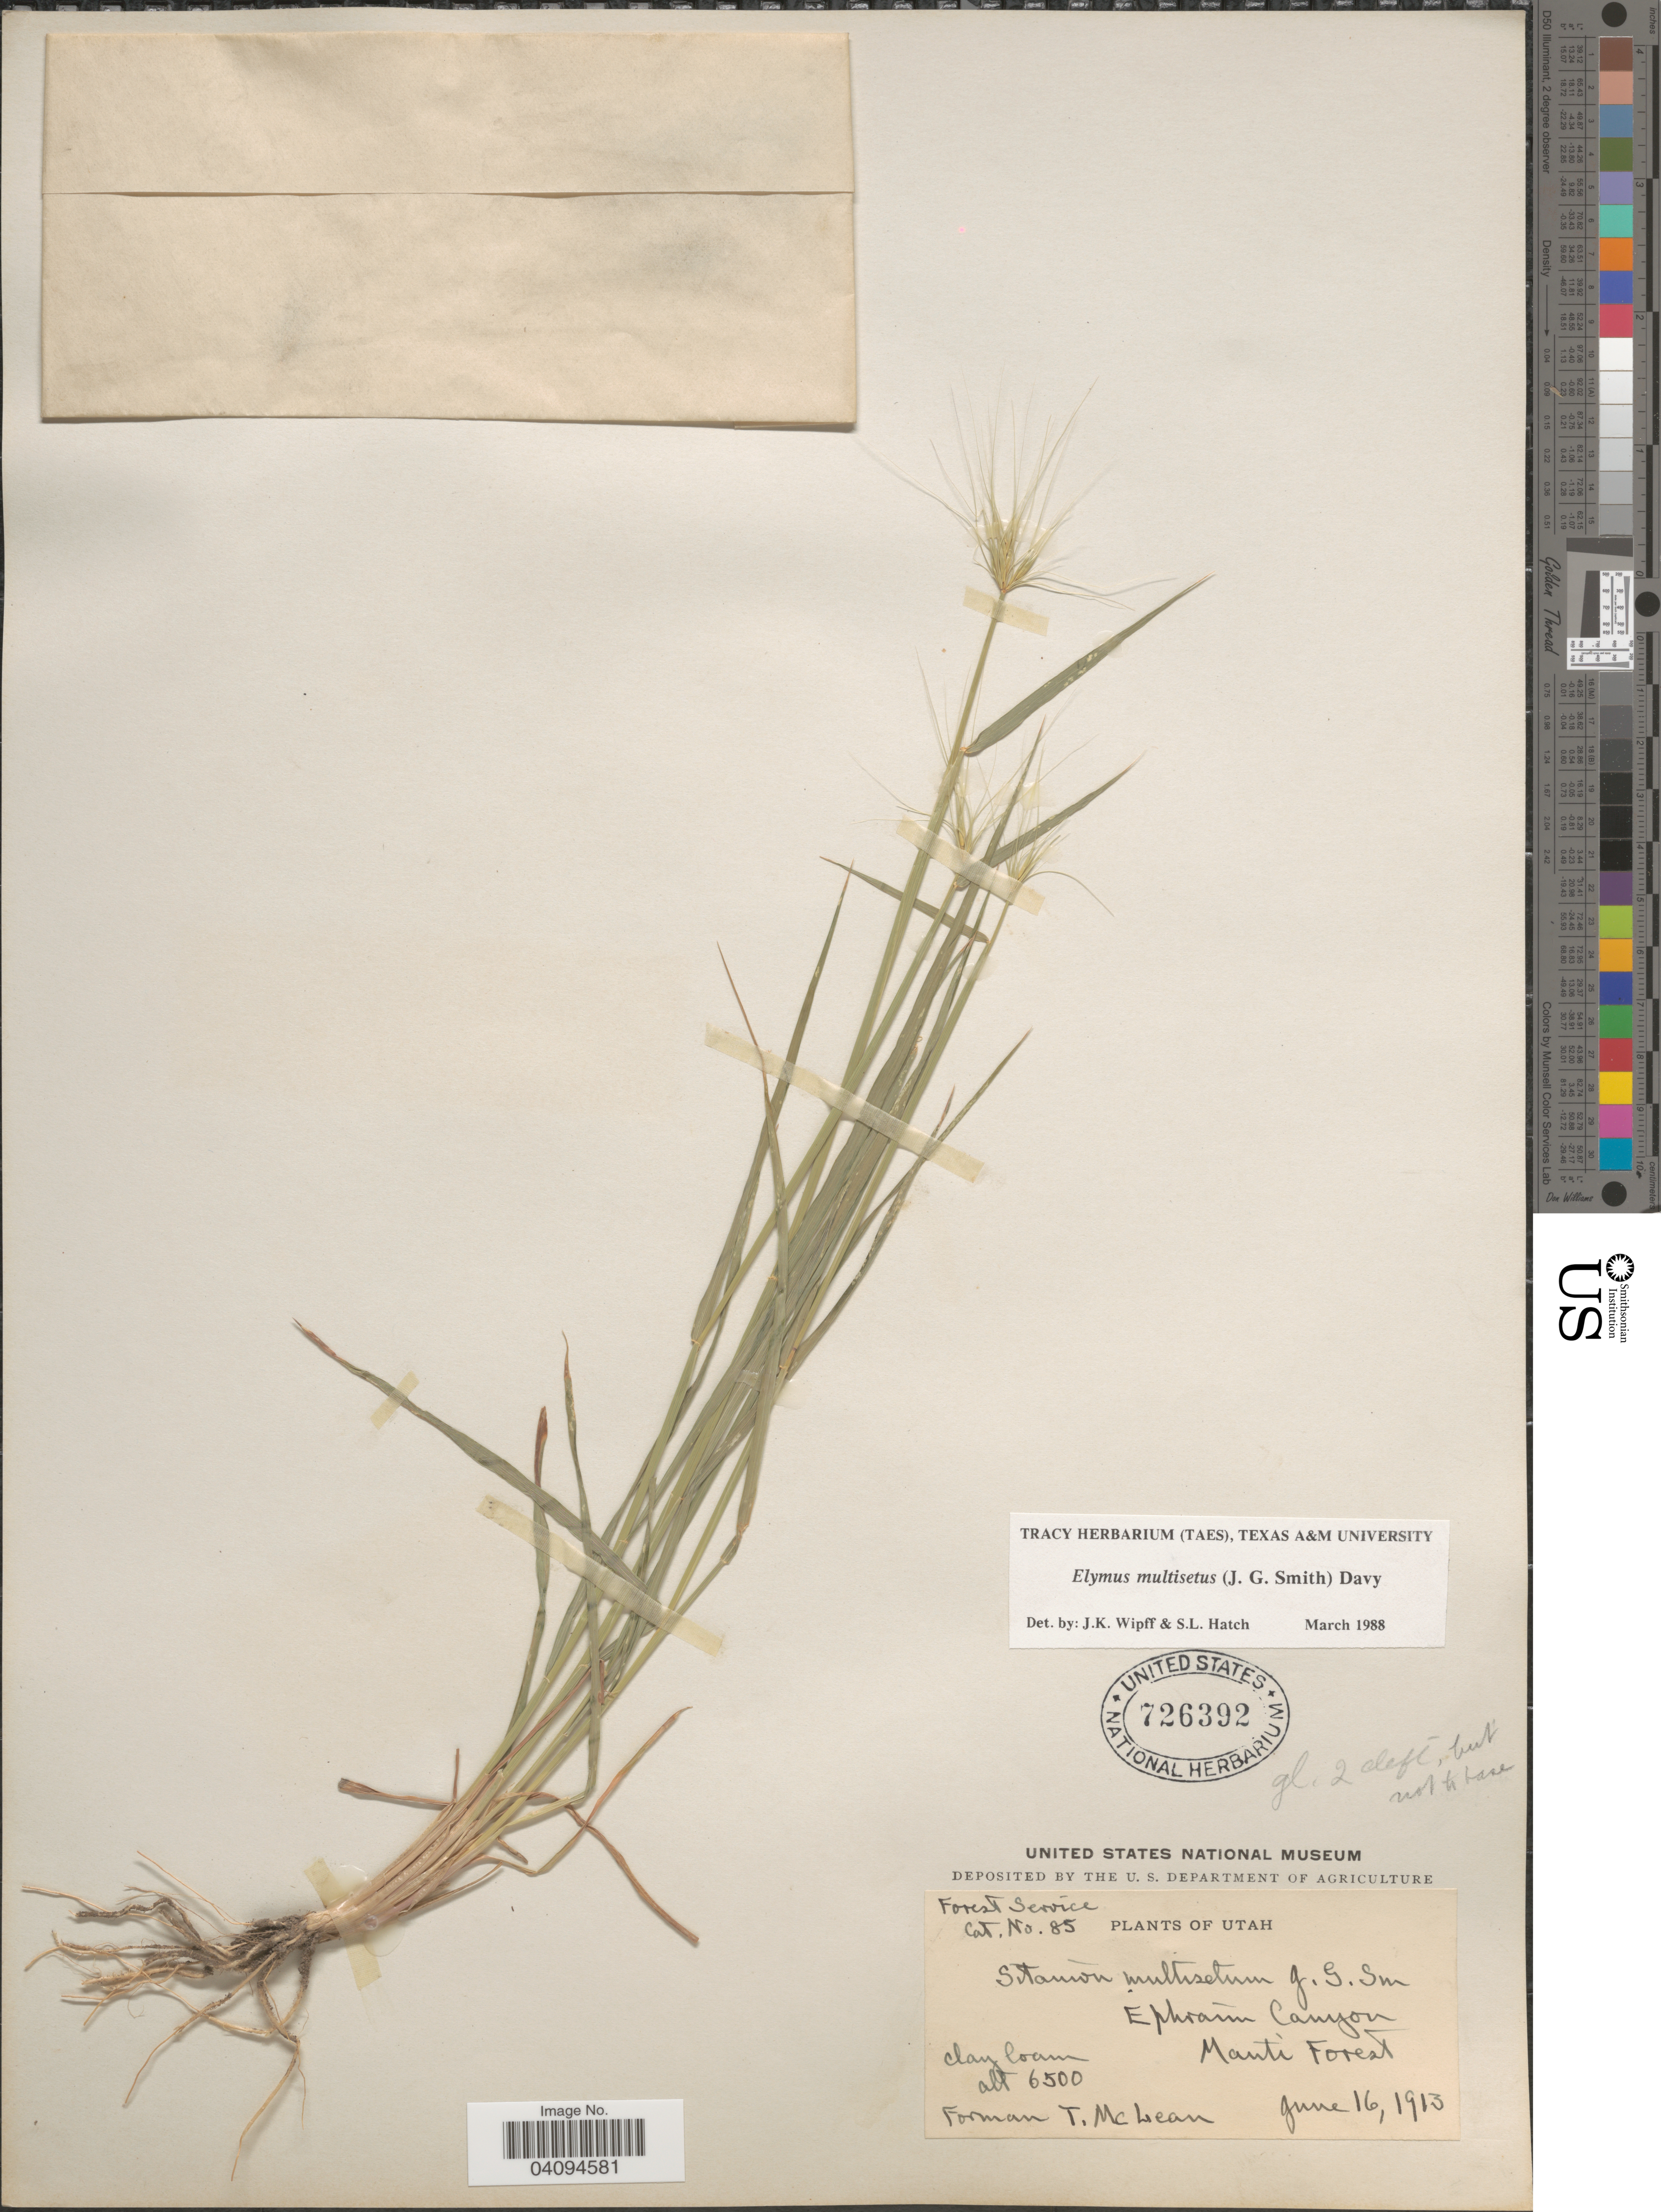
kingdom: Plantae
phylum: Tracheophyta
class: Liliopsida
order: Poales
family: Poaceae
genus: Elymus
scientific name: Elymus multisetus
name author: (J.G. Sm.) Burtt Davy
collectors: F. Mclean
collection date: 1913-06-16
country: United States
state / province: Utah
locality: Ephraim Cayon. Manti Forest.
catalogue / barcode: US 726392